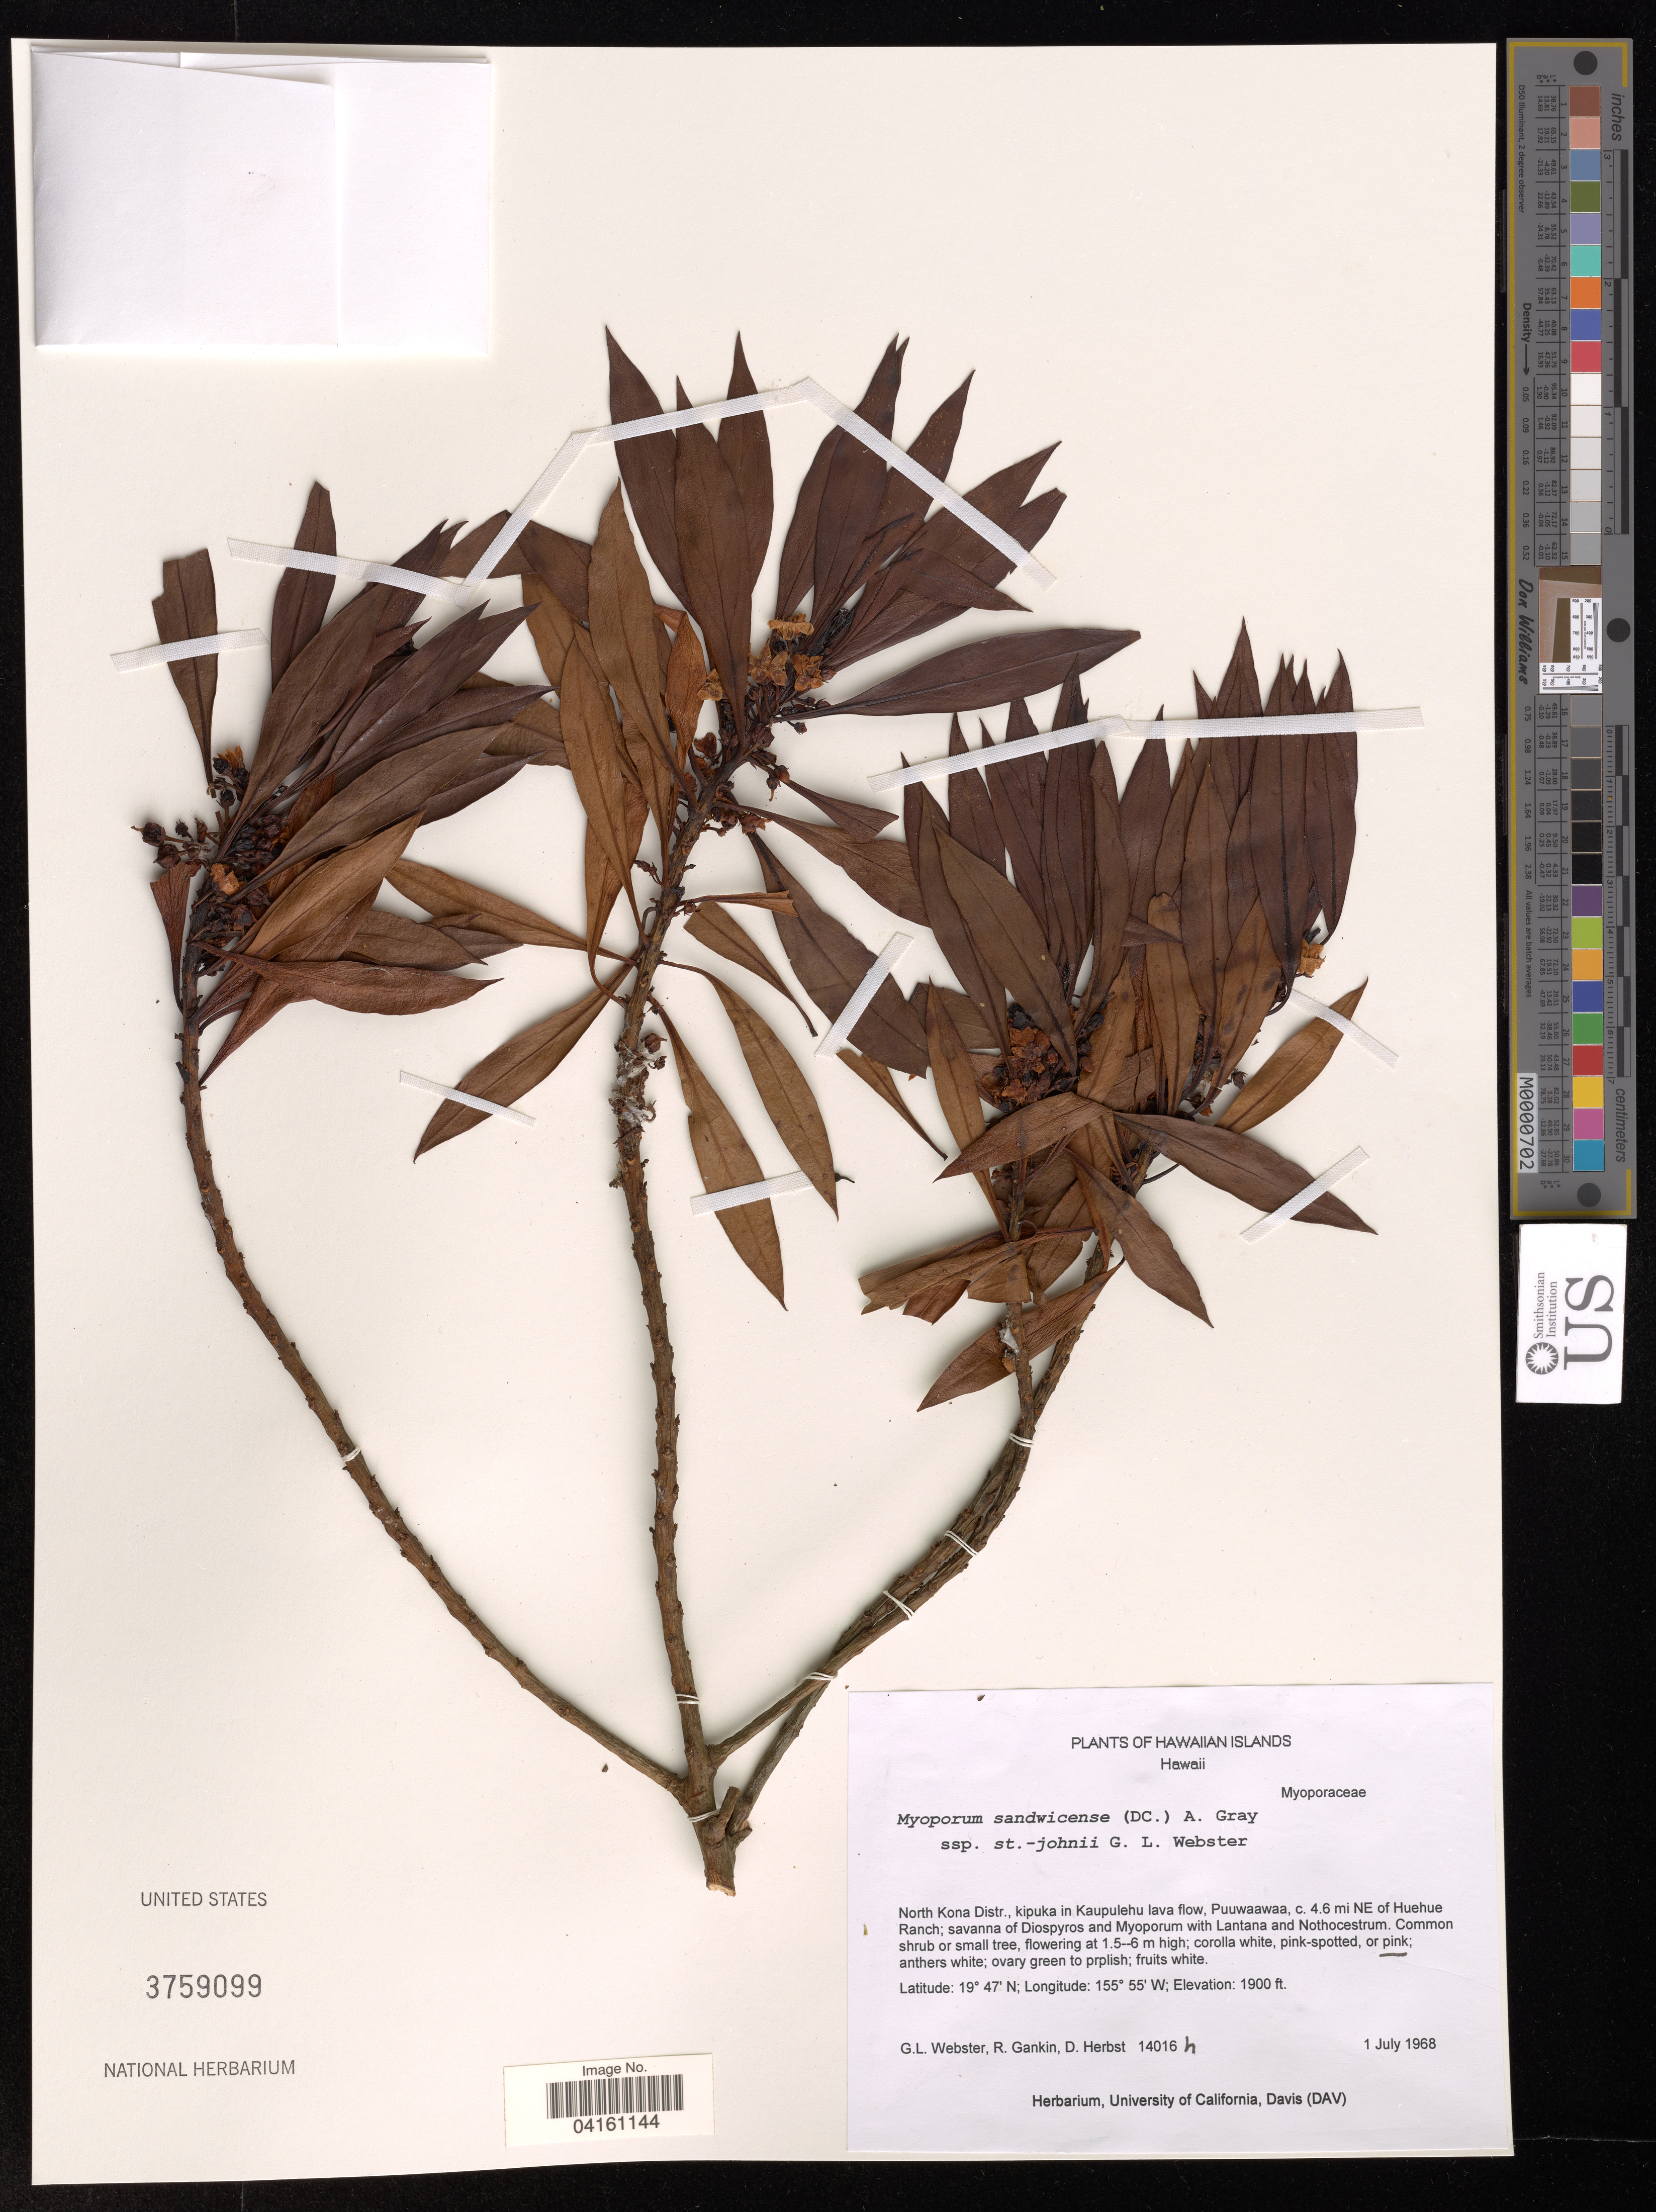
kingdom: Plantae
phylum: Tracheophyta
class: Magnoliopsida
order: Lamiales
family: Scrophulariaceae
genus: Myoporum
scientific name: Myoporum sandwicense subsp. sandwicense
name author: A. Gray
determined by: Wagner, W. L., (BOT), Smithsonian Institution - National Museum of Natural History (UNITED STATES)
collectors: G. L. Webster, R. Gankin & D. Herbst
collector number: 14016 h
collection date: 1968-07-01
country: United States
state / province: Hawaii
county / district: Hawaii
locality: North Kona Distr., kipuka in Kaupulehu lava flow, Puuwaawaa, c. 4.6 mi NE of Huehue Ranch.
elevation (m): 579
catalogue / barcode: US 3759099